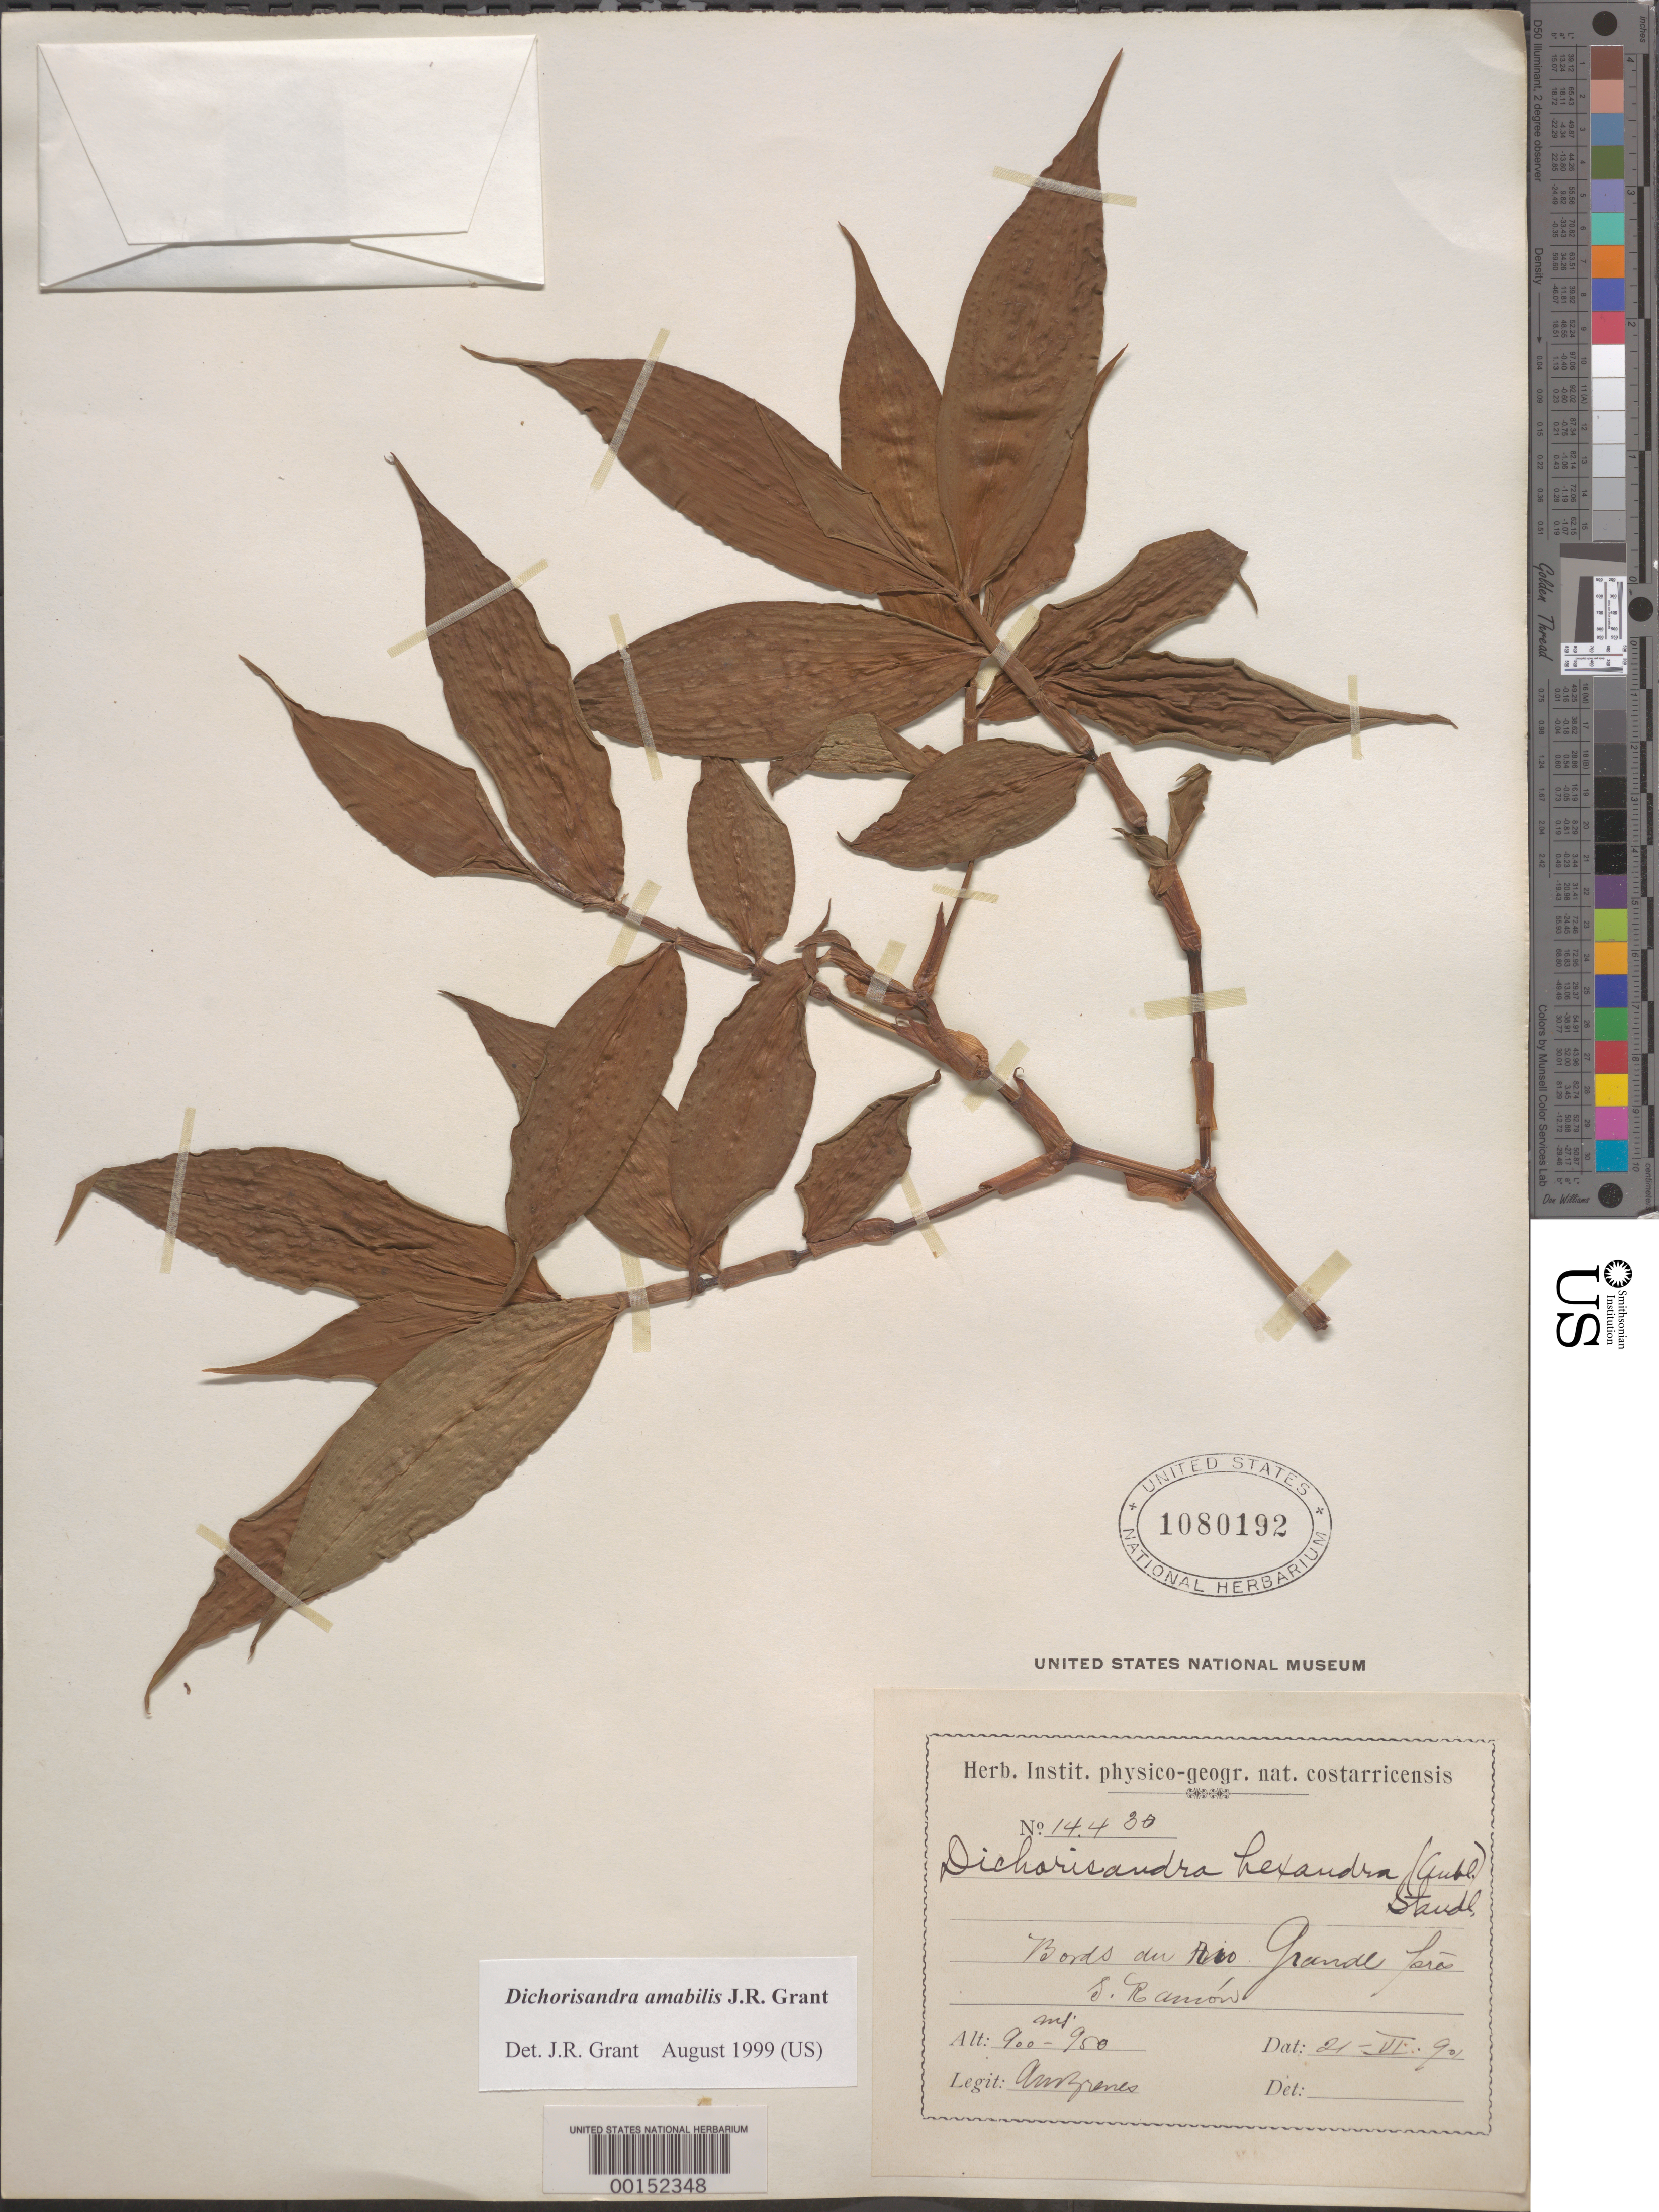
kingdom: Plantae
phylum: Tracheophyta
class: Liliopsida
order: Commelinales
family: Commelinaceae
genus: Dichorisandra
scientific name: Dichorisandra hexandra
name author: (Aubl.) Standl.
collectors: A. Brenes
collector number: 14430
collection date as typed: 21 Jun 1901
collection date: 1901-06-21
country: Costa Rica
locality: Rio Grande near S. Ramon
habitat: Riverbank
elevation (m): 900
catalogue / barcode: US 1080192